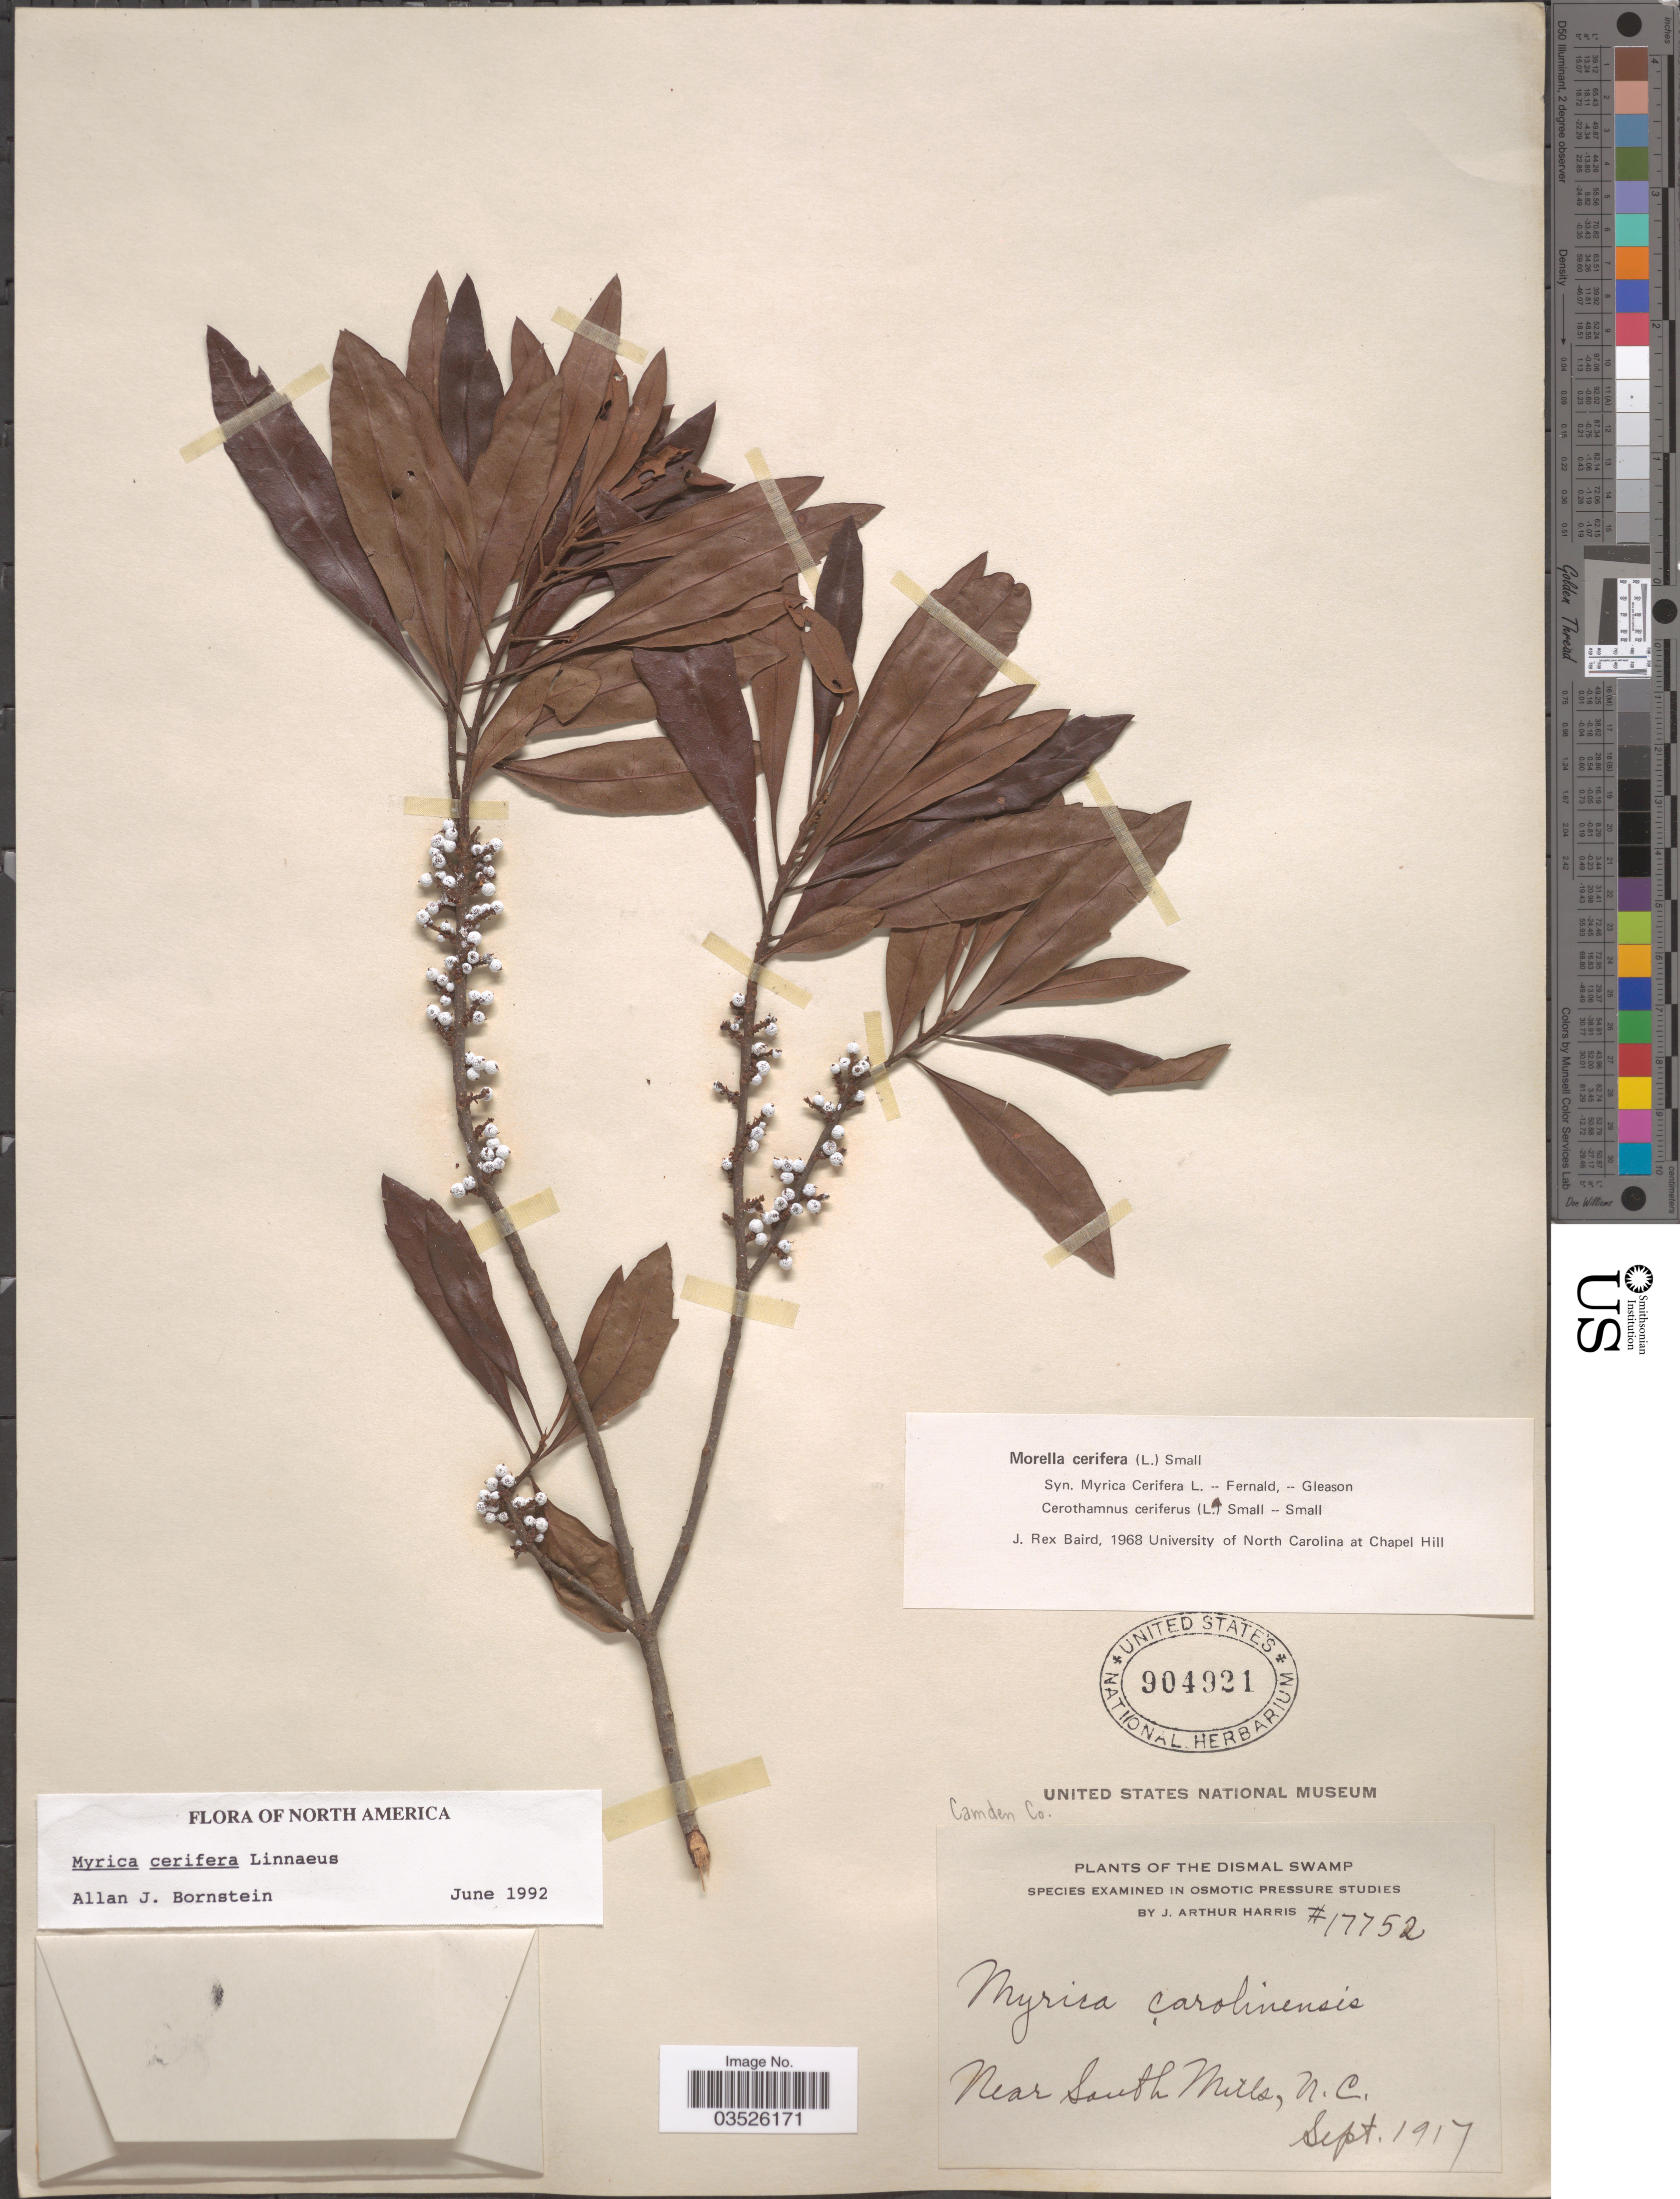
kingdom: Plantae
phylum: Tracheophyta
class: Magnoliopsida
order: Fagales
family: Myricaceae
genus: Morella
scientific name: Morella cerifera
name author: (L.) Small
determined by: Baird, James Rex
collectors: J. A. Harris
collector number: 17752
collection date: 1917-09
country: United States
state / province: North Carolina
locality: The Dismal Swamp, Near South Mills. Camden Co.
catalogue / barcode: US 904921